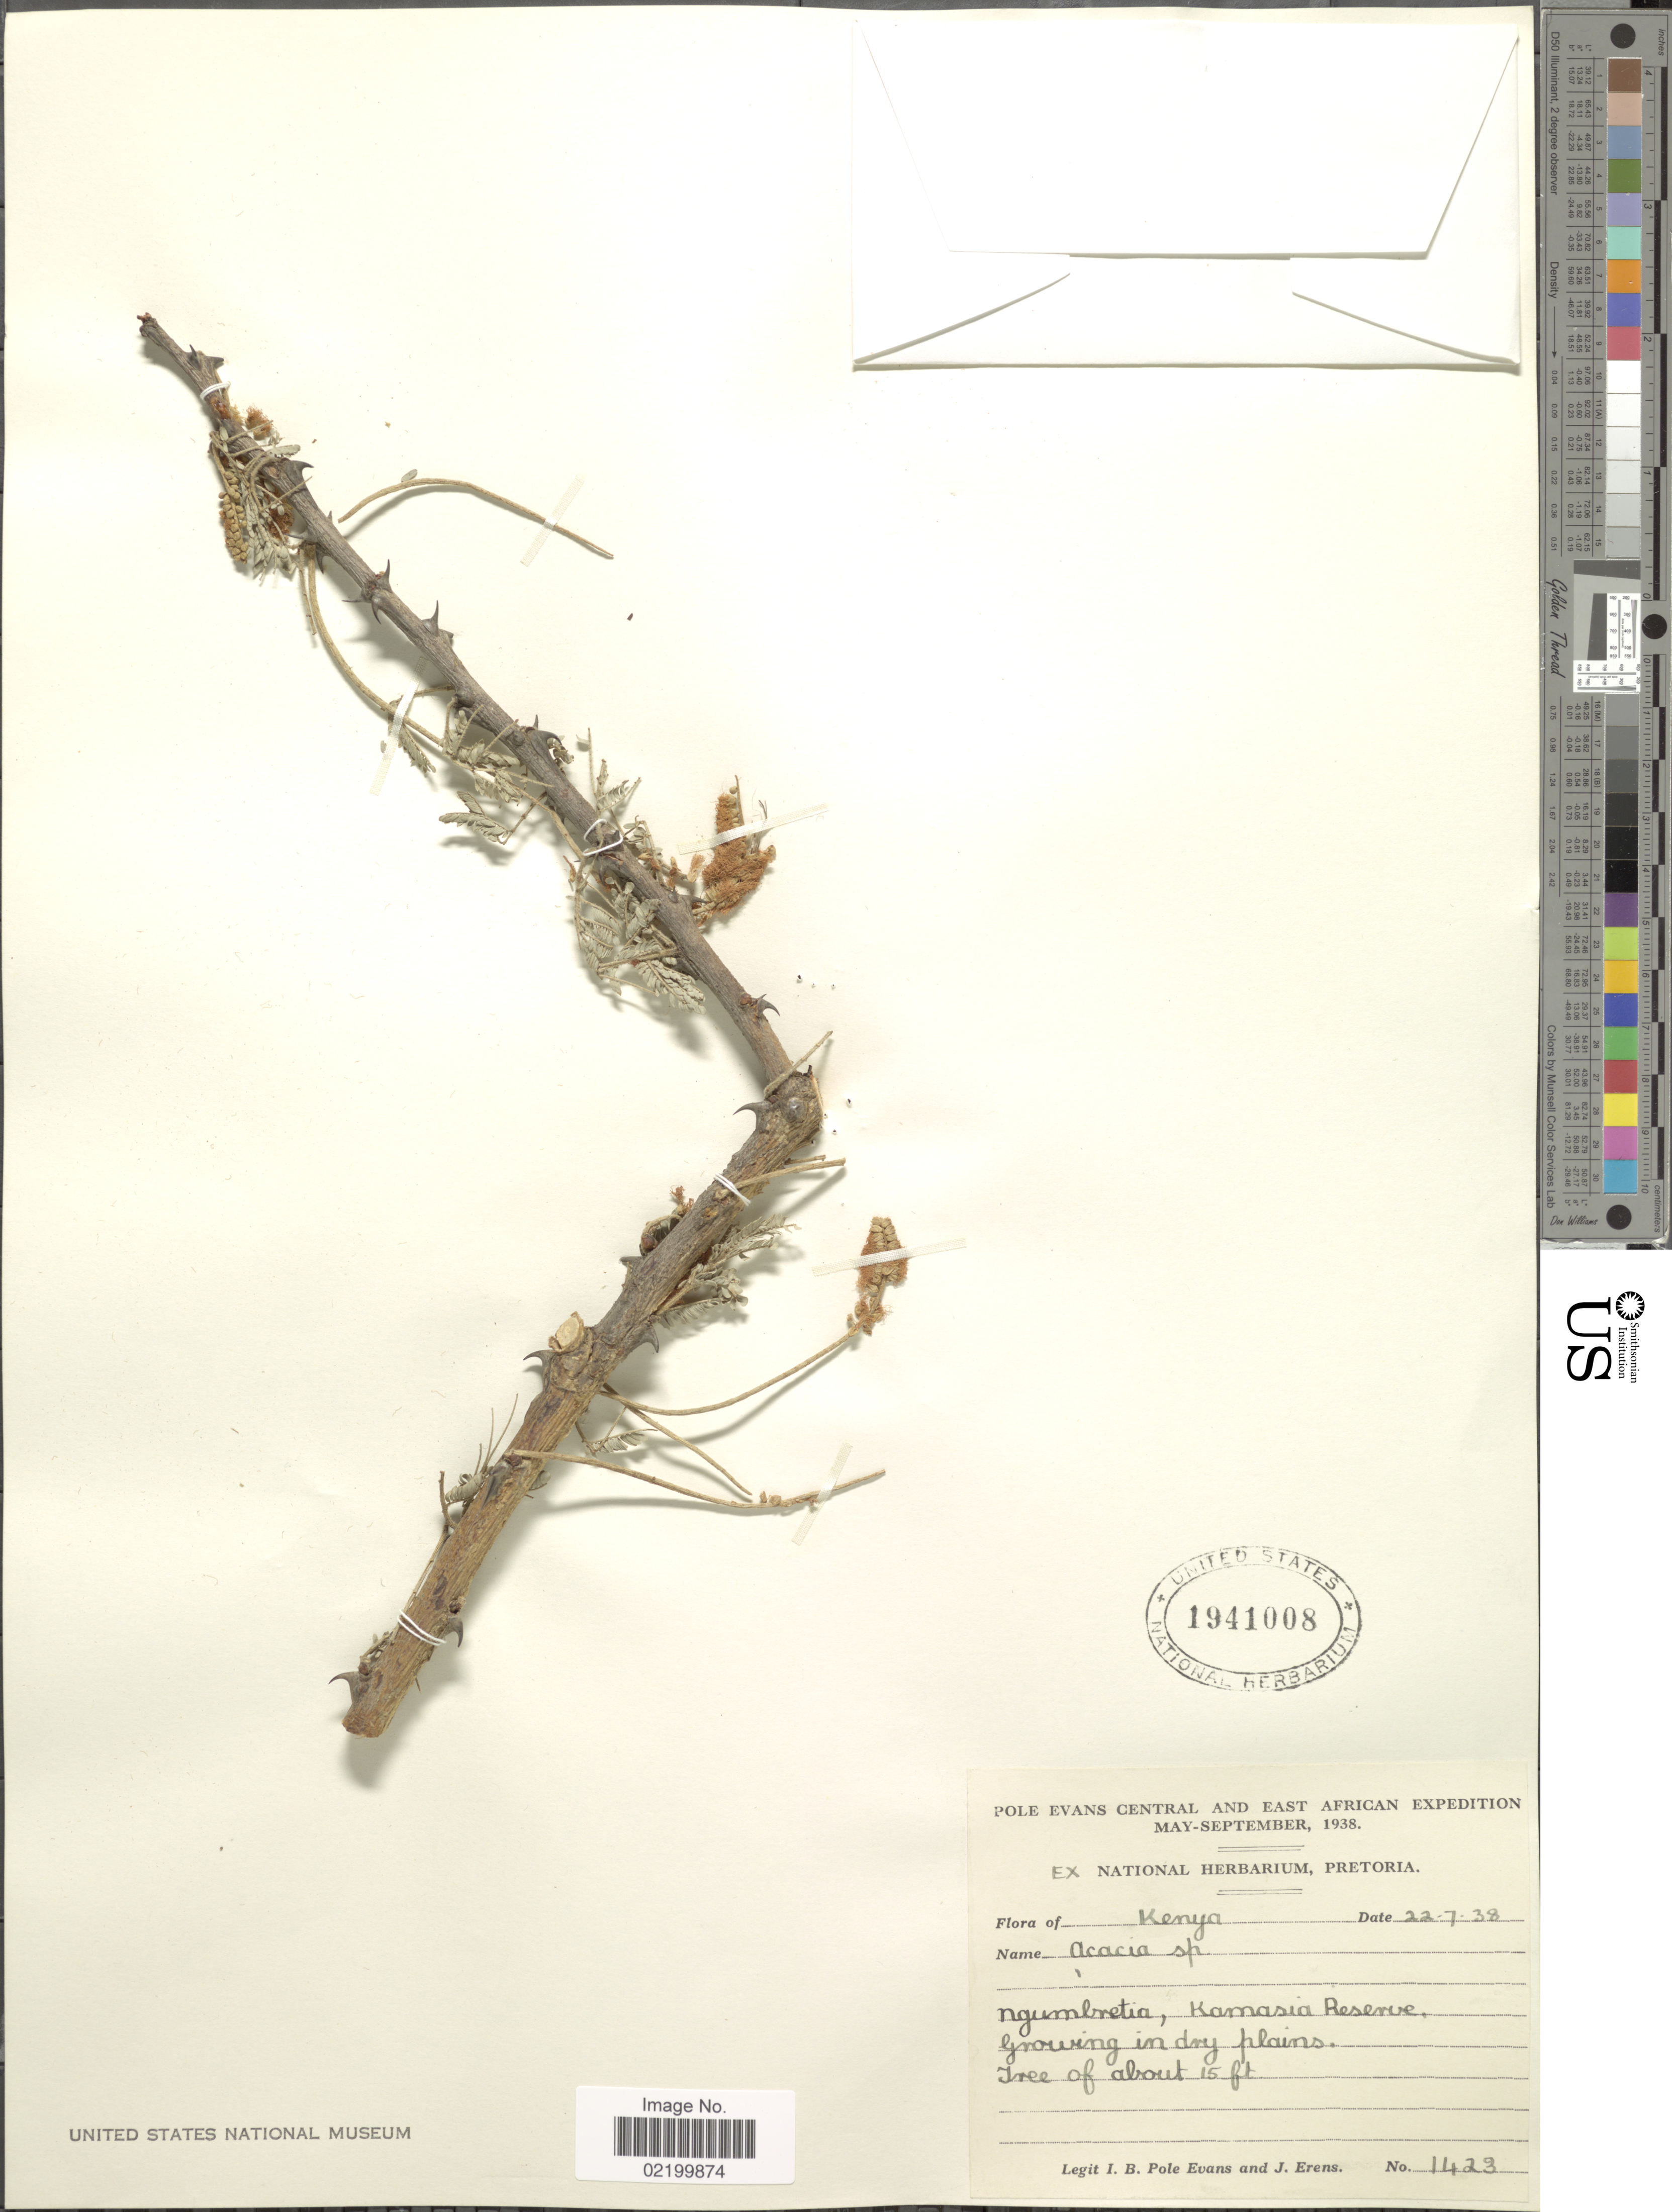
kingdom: Plantae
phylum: Tracheophyta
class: Magnoliopsida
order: Fabales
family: Fabaceae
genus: Vachellia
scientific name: Vachellia sp.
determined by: Strong, M. T., (US), Smithsonian Institution - National Museum of Natural History (UNITED STATES)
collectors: I. B. Pole-Evans & J. Erens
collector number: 1423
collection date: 1938-07-22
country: Kenya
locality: Central and East Africa. ngumbretia, Kamasia Reserve.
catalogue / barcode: US 1941008